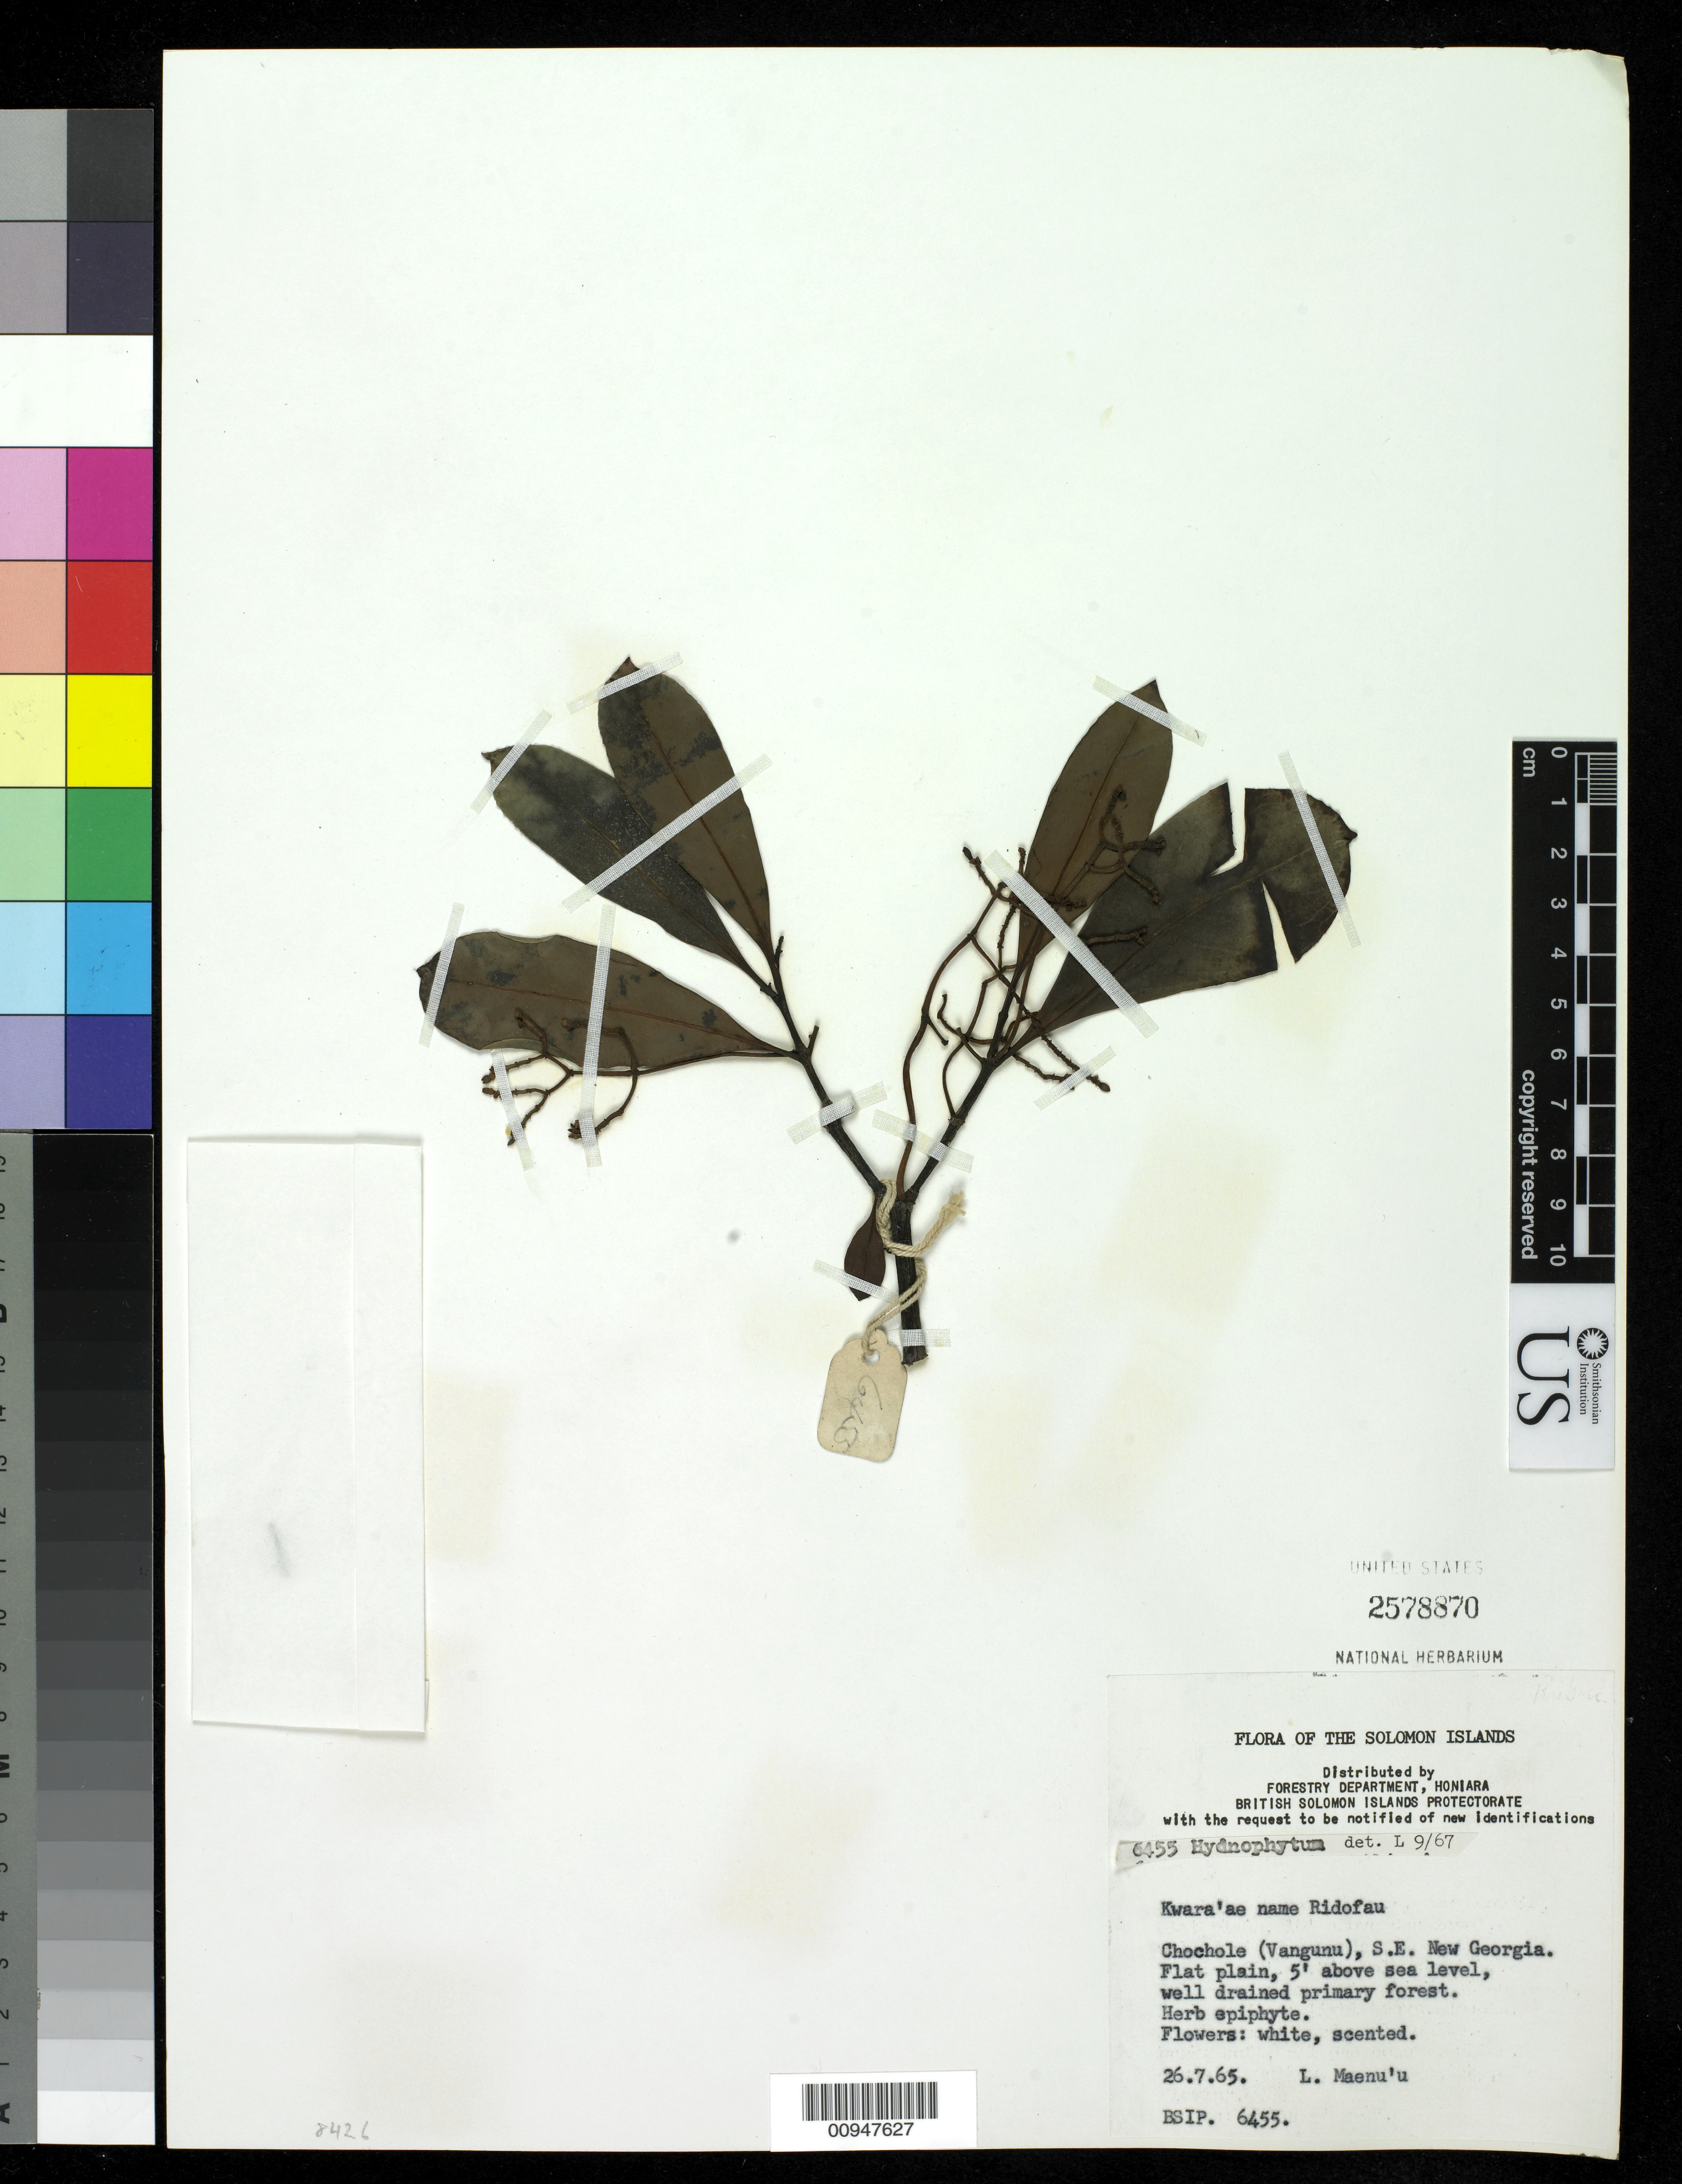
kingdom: Plantae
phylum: Tracheophyta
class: Magnoliopsida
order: Gentianales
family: Rubiaceae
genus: Hydnophytum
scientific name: Hydnophytum sp.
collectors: L. Maenu'u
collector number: BSIP 6455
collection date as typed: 26 Jul 1965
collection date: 1965-07-26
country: Solomon Islands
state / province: Western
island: Vangunu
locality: Chochole(Vangunu), SE New Georgia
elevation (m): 2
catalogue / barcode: US 2578870